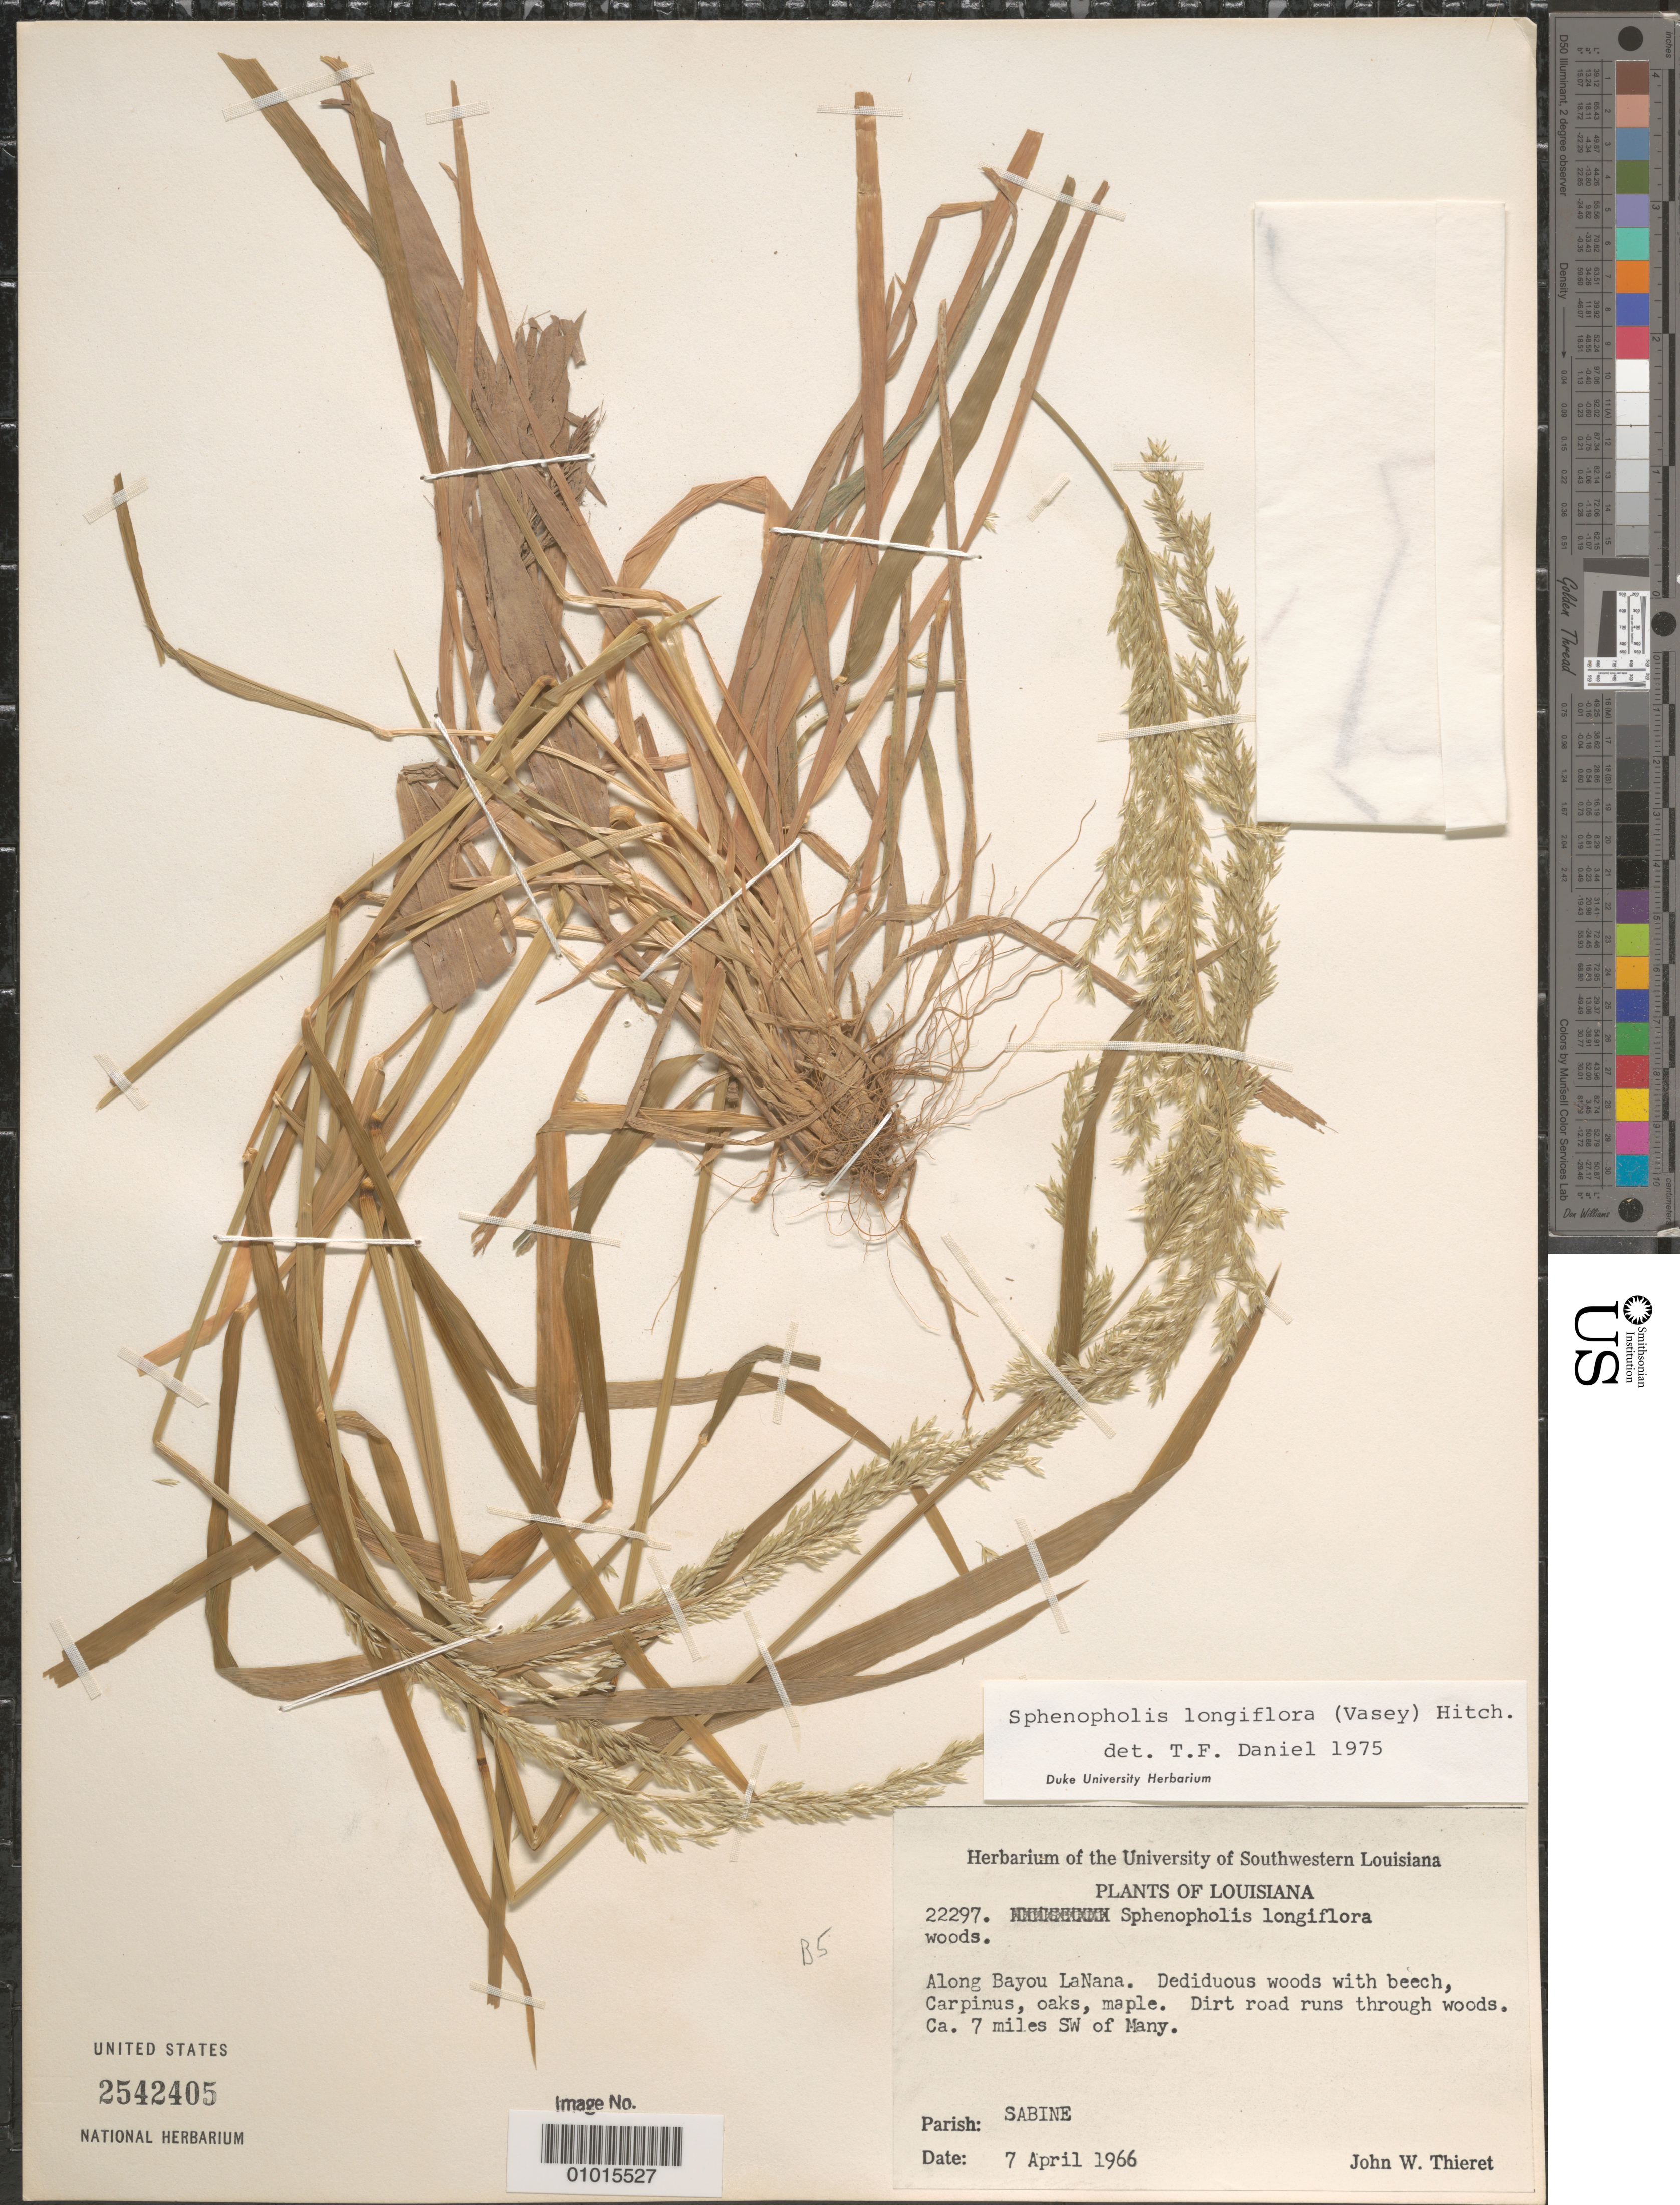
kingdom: Plantae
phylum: Tracheophyta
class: Liliopsida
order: Poales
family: Poaceae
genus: Sphenopholis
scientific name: Sphenopholis longiflora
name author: (Vasey) Hitchc.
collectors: J. W. Thieret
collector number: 22297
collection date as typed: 07 Apr 1966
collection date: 1966-04-07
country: United States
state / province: Louisiana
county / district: Sabine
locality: Along Bayou LaNana. Ca. 7 mi. SW of Many.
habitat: Deciduous woods with beech, Carpinus, oaks, maple. Dirt road runs through woods.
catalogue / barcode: US 2542405